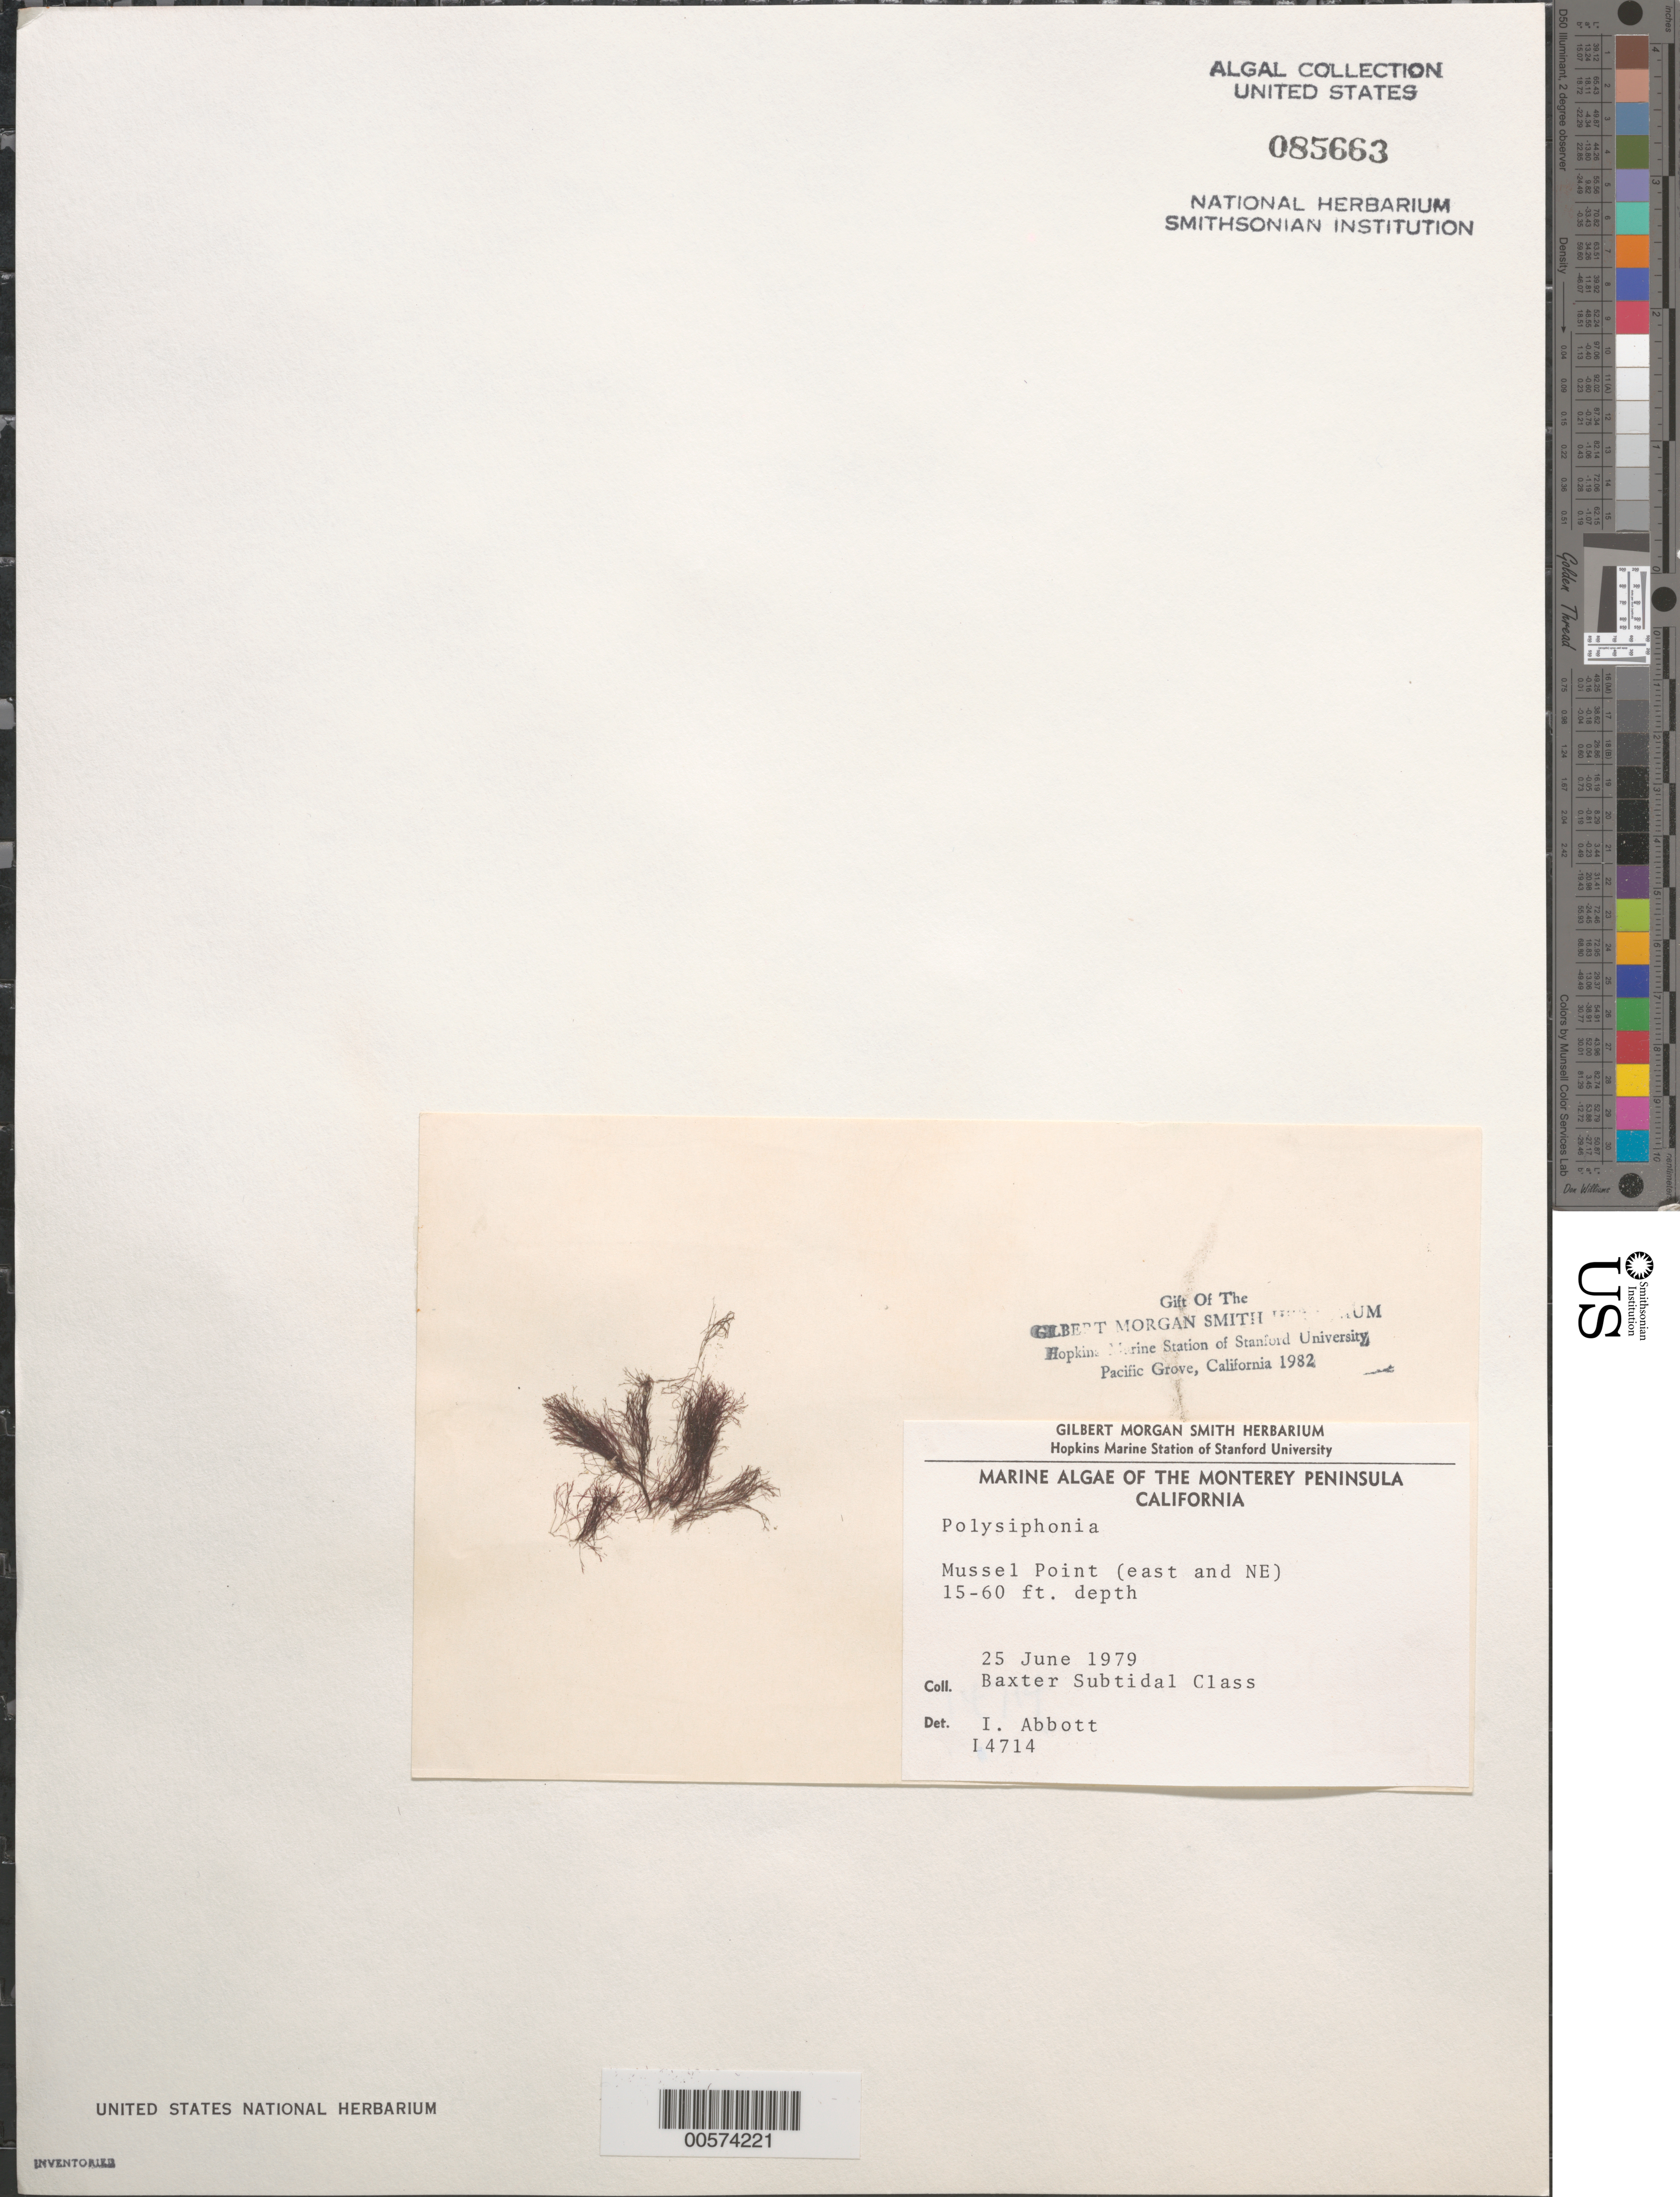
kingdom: Plantae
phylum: Rhodophyta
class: Florideophyceae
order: Ceramiales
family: Rhodomelaceae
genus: Polysiphonia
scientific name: Polysiphonia sp.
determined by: Abbott, Isabella A.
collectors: Baxter Subtidal Class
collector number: IAA 14714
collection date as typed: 25 Jun 1979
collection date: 1979-06-25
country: United States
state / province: California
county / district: Monterey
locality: Mussel Point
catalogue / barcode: US 85663